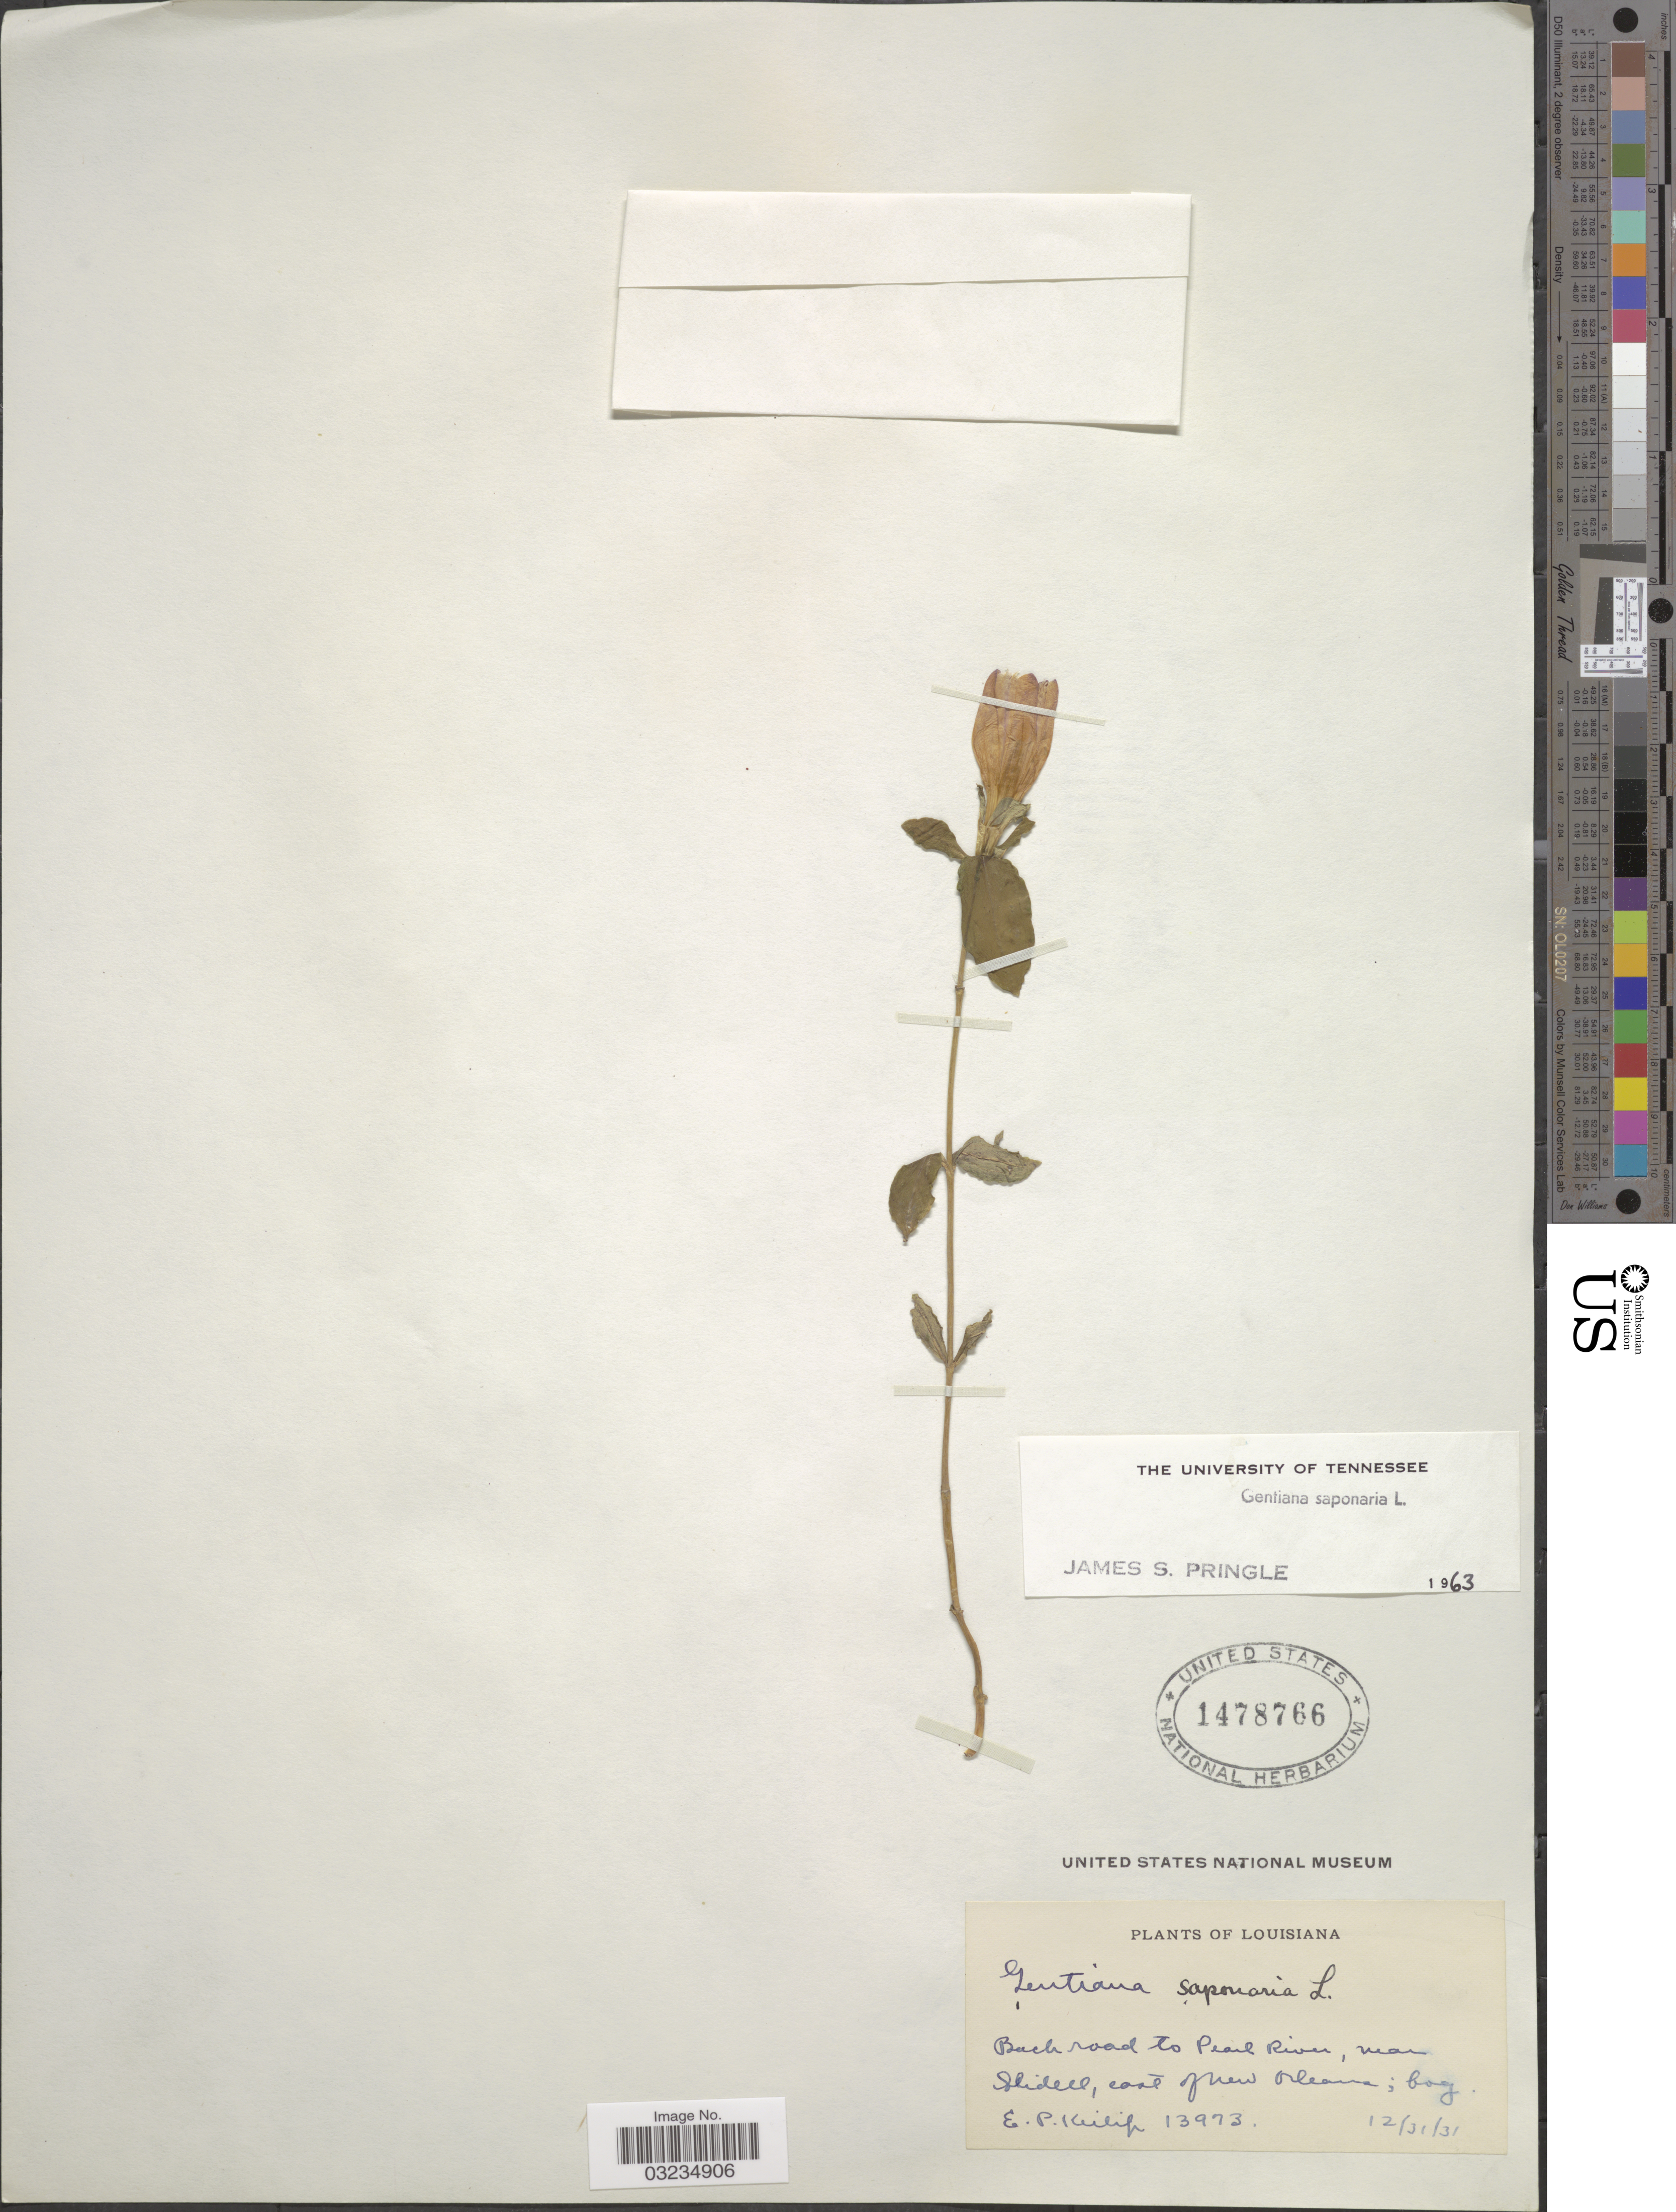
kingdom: Plantae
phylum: Tracheophyta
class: Magnoliopsida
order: Gentianales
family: Gentianaceae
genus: Gentiana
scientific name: Gentiana saponaria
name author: L.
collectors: E. P. Killip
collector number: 13973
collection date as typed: Transcribed d/m/y: 31/12/31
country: United States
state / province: Louisiana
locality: Back road to Pearl River, near Slidell, east of New Orleans; bog.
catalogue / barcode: US 1478766